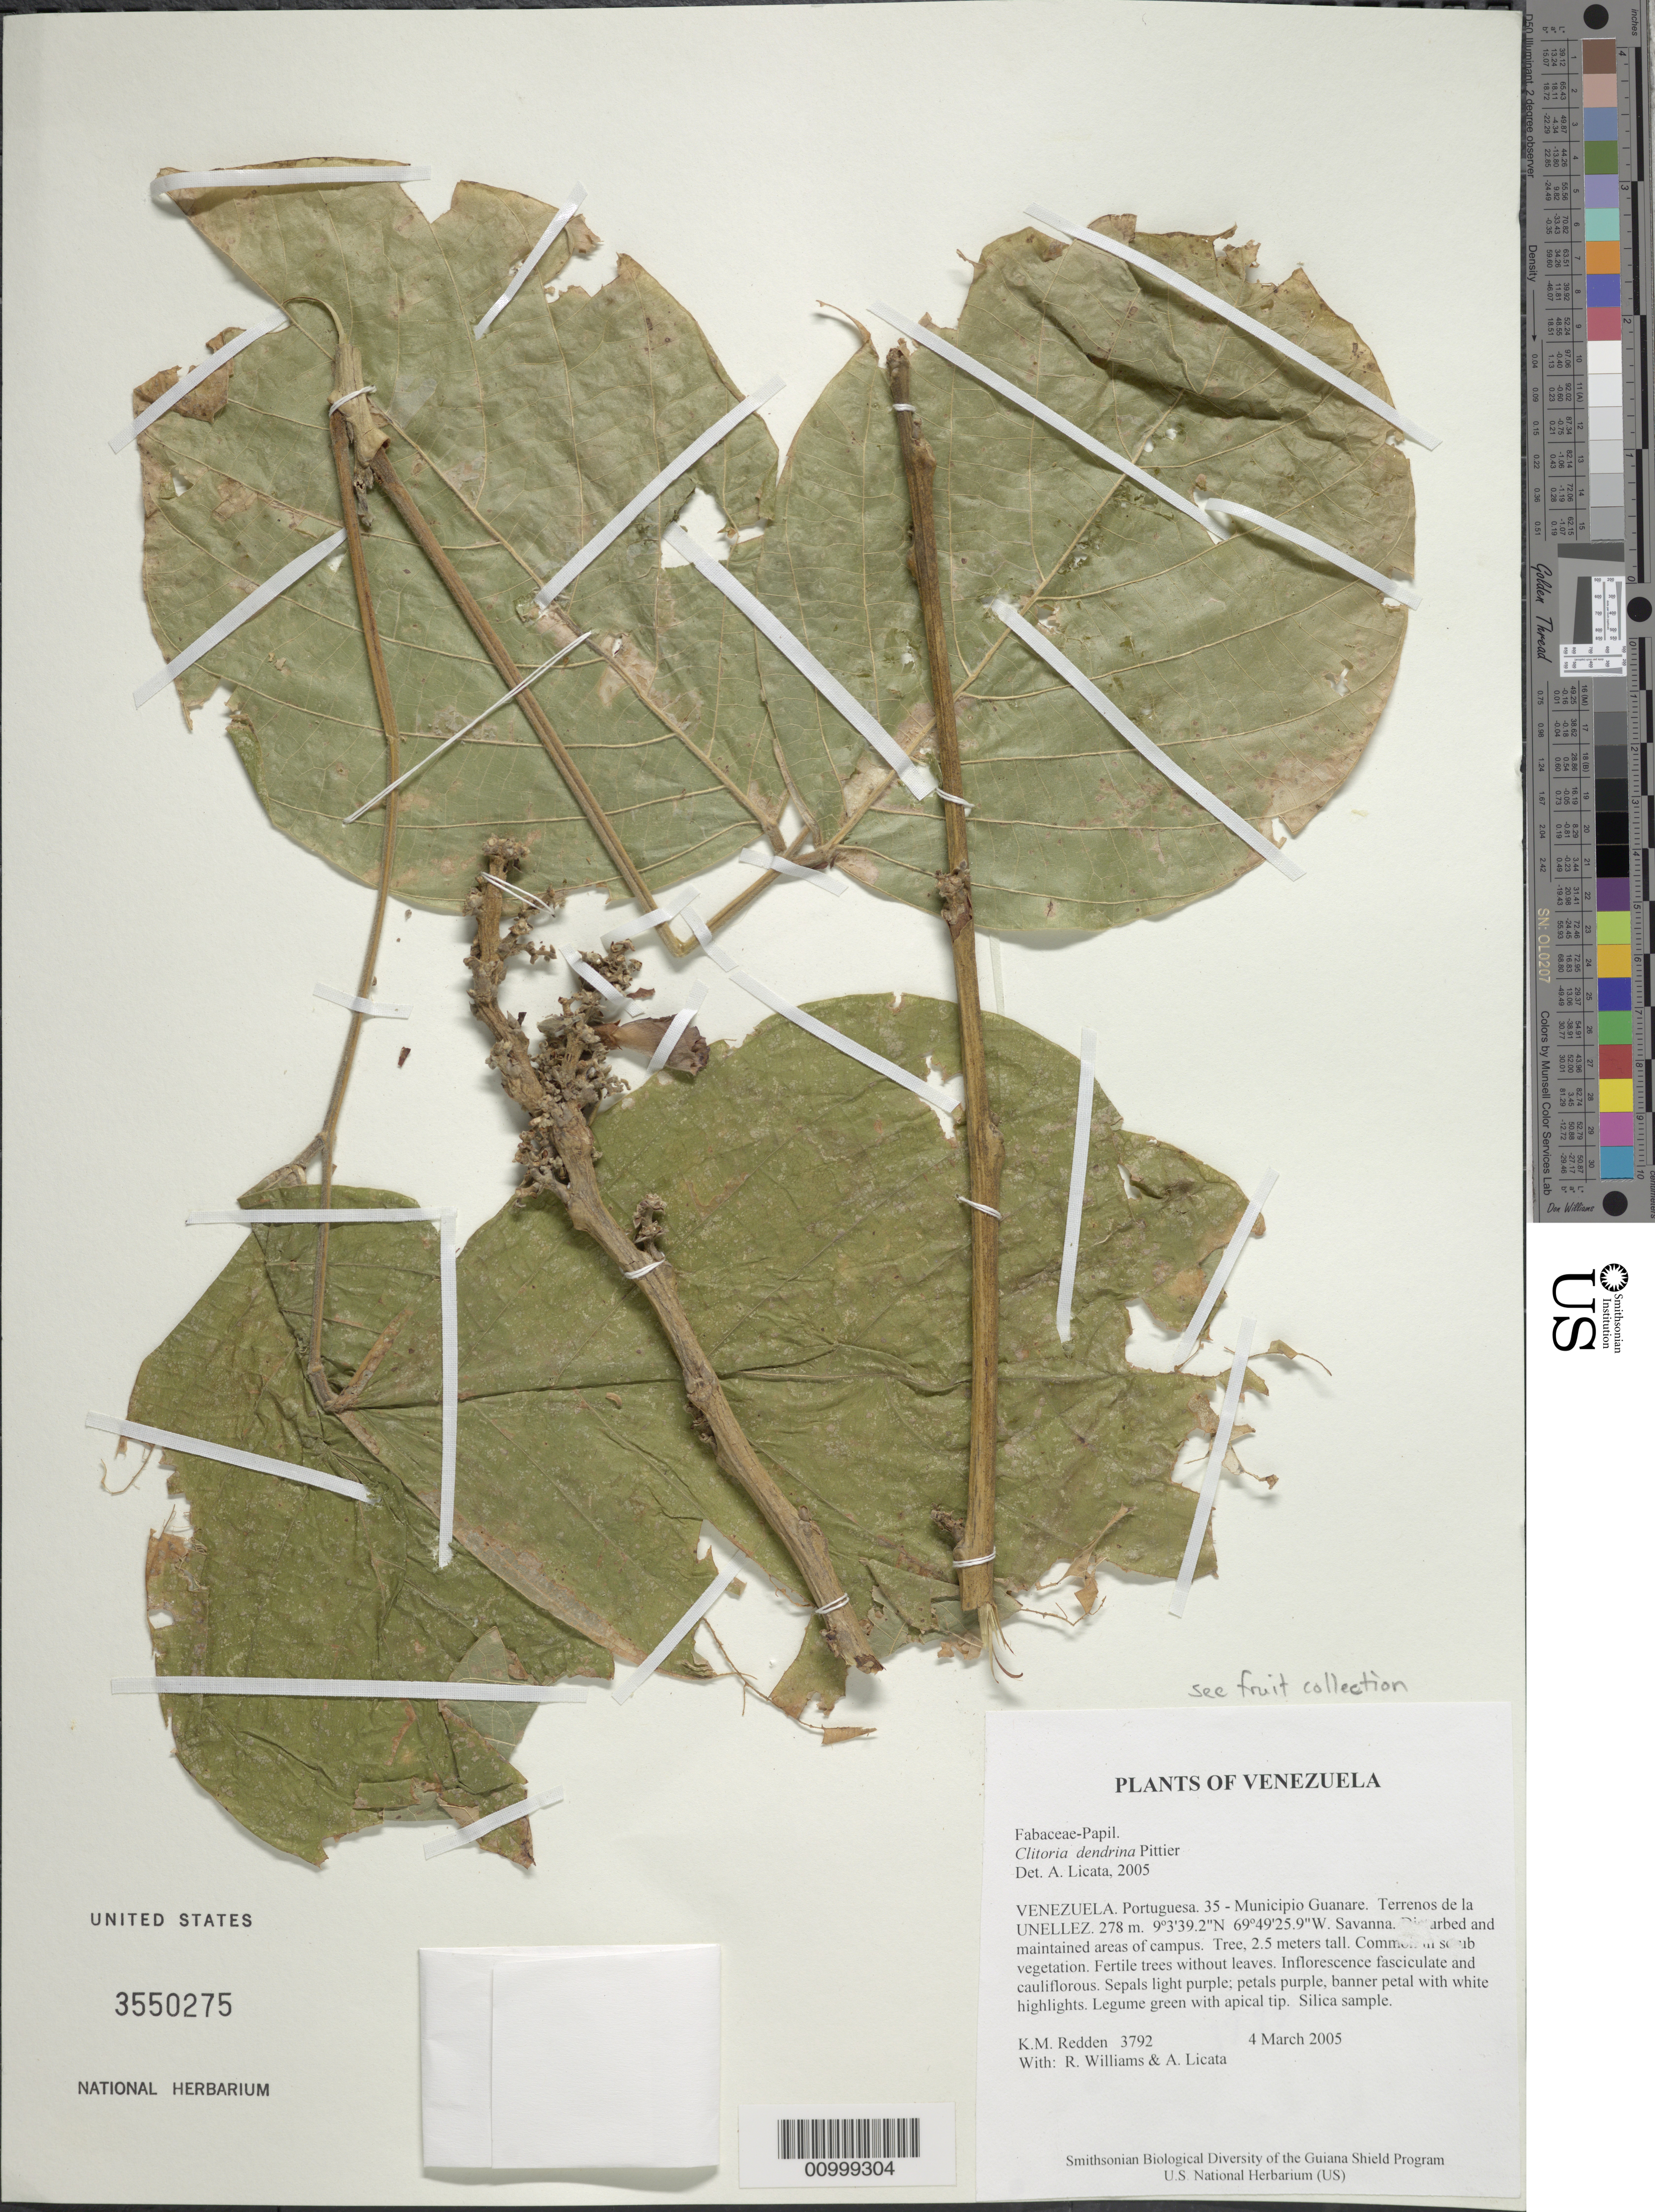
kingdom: Plantae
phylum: Tracheophyta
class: Magnoliopsida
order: Fabales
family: Fabaceae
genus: Clitoria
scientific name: Clitoria dendrina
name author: Pittier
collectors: K. M. Redden, R. Williams & A. Licata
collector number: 3792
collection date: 2005-03-04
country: Venezuela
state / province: Portuguesa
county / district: Guanare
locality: Terrenos de la UNELLEZ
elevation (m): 278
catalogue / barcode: US 3550275